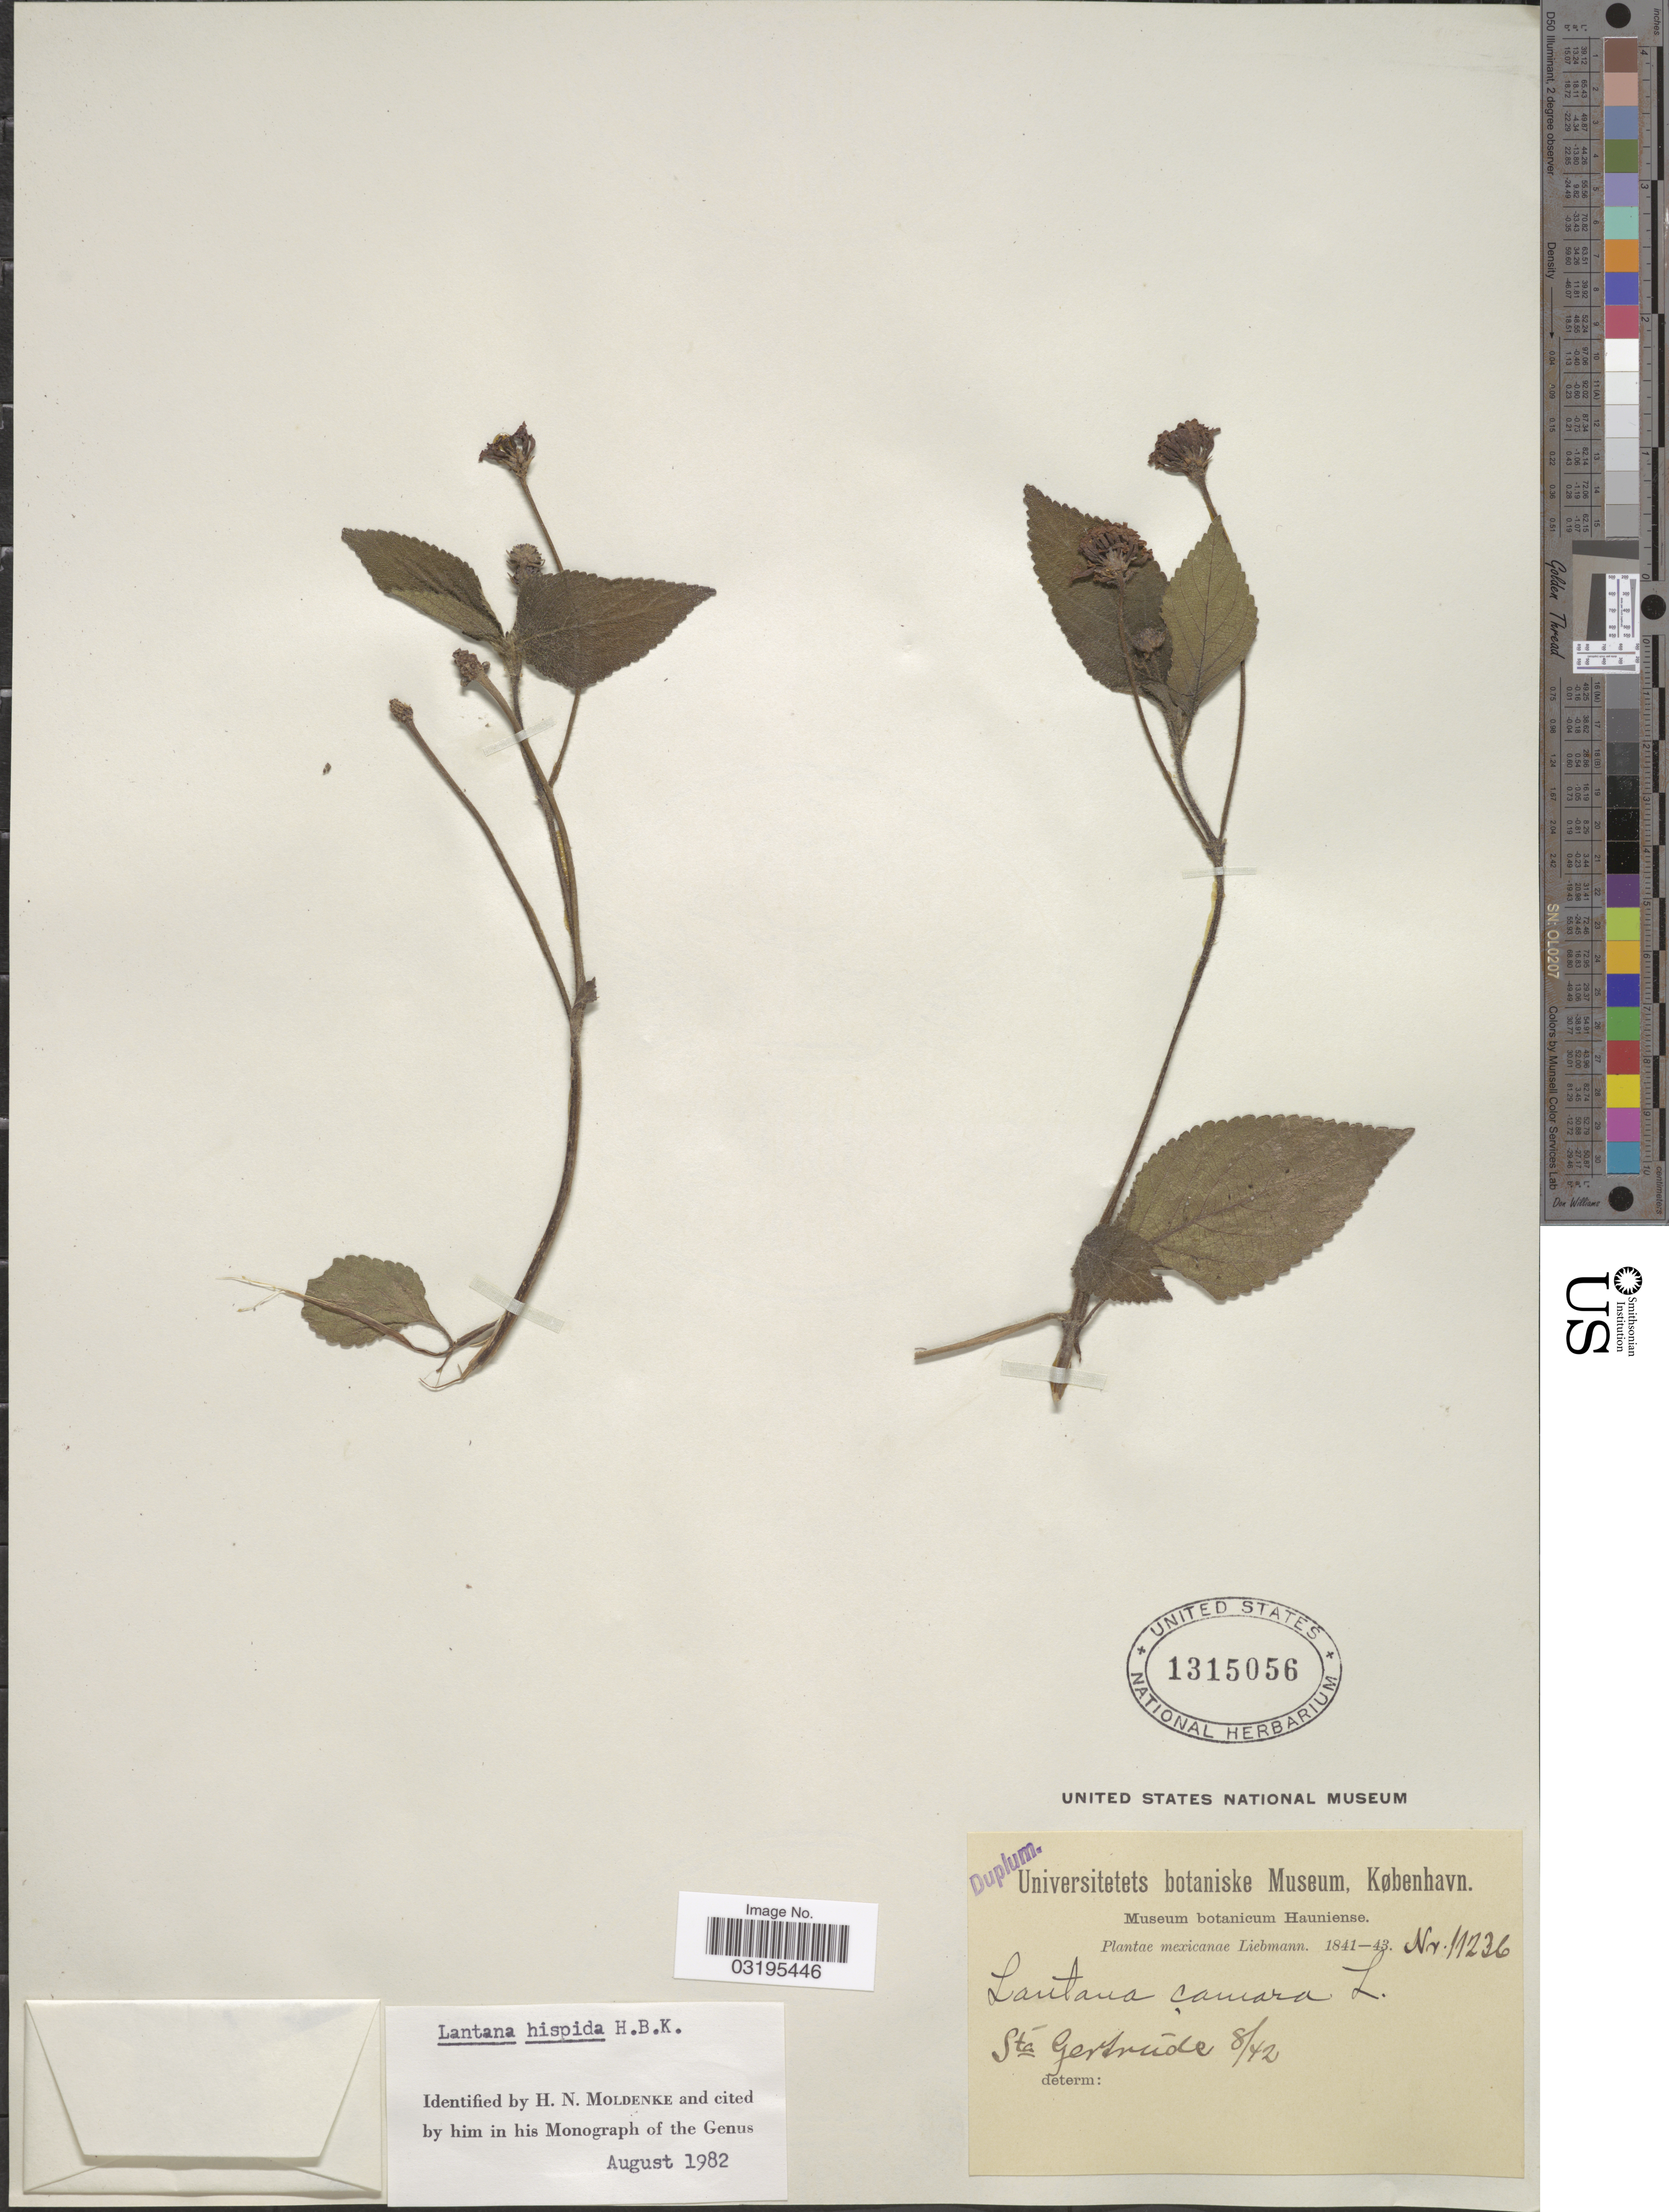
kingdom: Plantae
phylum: Tracheophyta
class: Magnoliopsida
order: Lamiales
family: Verbenaceae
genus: Lantana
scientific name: Lantana hispida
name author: Kunth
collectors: Liebmann, --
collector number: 11236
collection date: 1842-08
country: Mexico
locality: Sta Gertrude.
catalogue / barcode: US 1315056